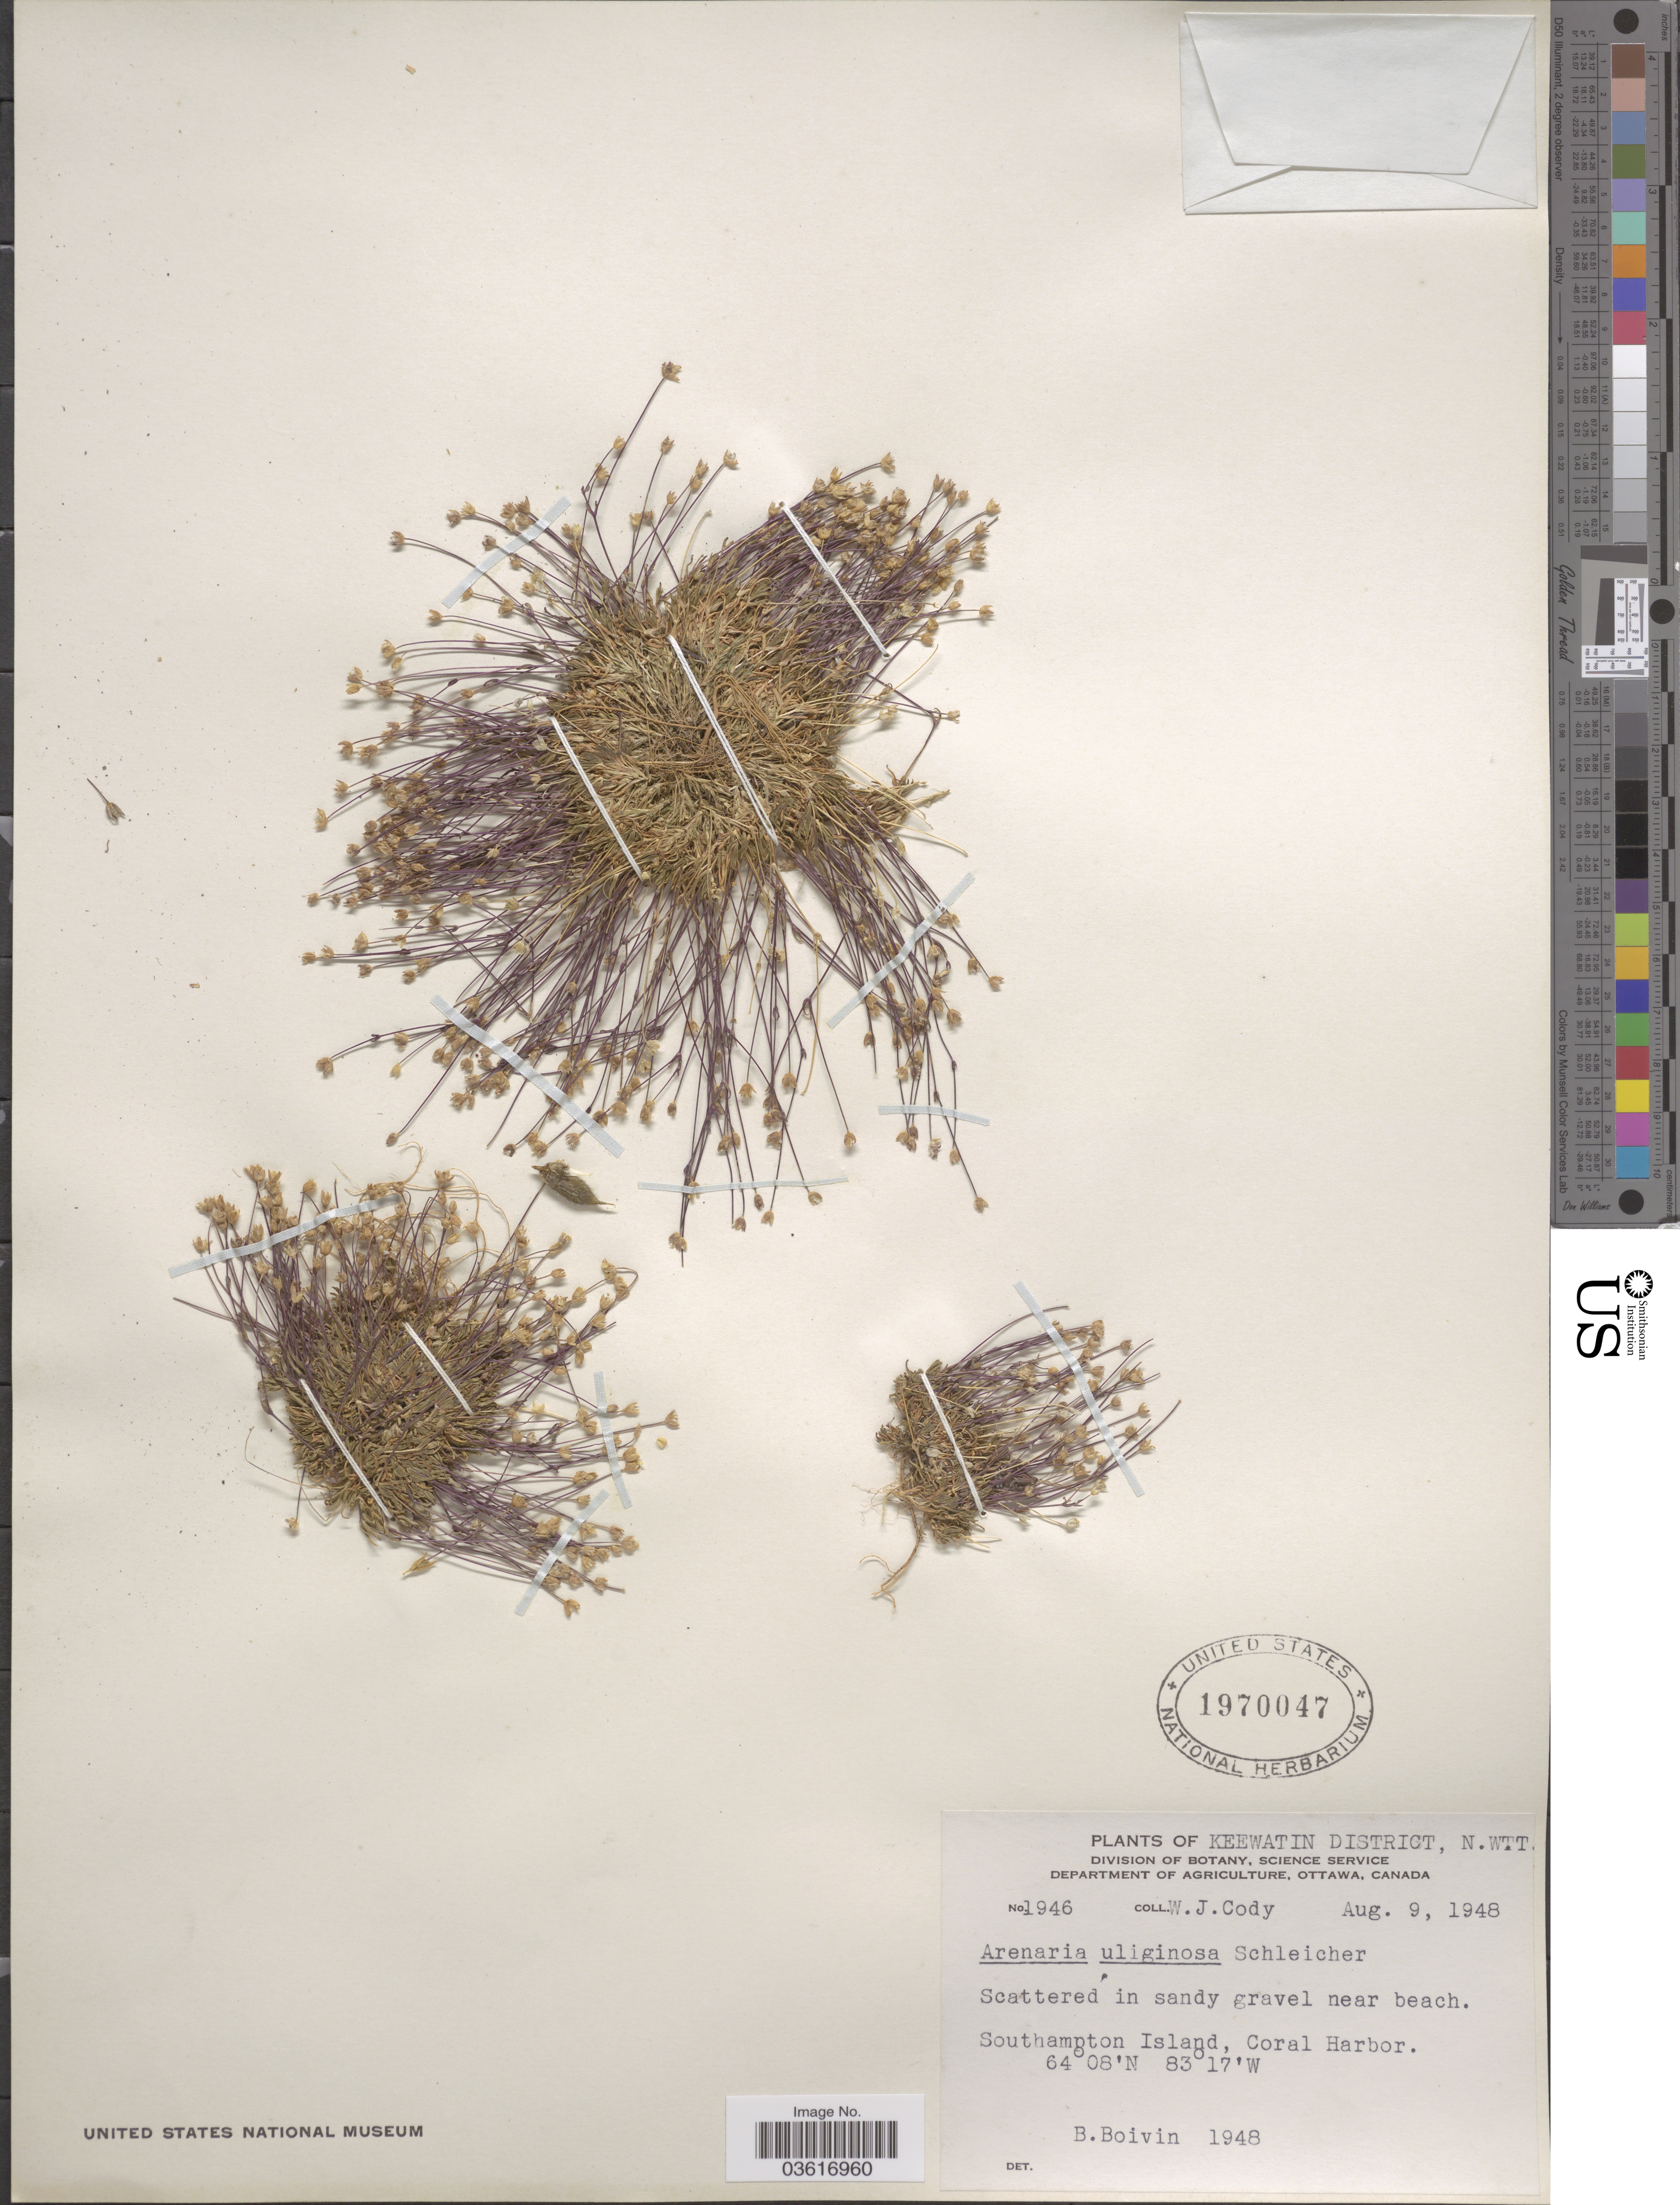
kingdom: Plantae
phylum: Tracheophyta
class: Magnoliopsida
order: Caryophyllales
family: Caryophyllaceae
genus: Minuartia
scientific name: Minuartia stricta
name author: (Sw.) Hiern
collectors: W. Cody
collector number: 1946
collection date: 1948-08-09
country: Canada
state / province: Northwest Territories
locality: Keewatin District. Southampton Island, Coral Harbor.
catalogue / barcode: US 1970047